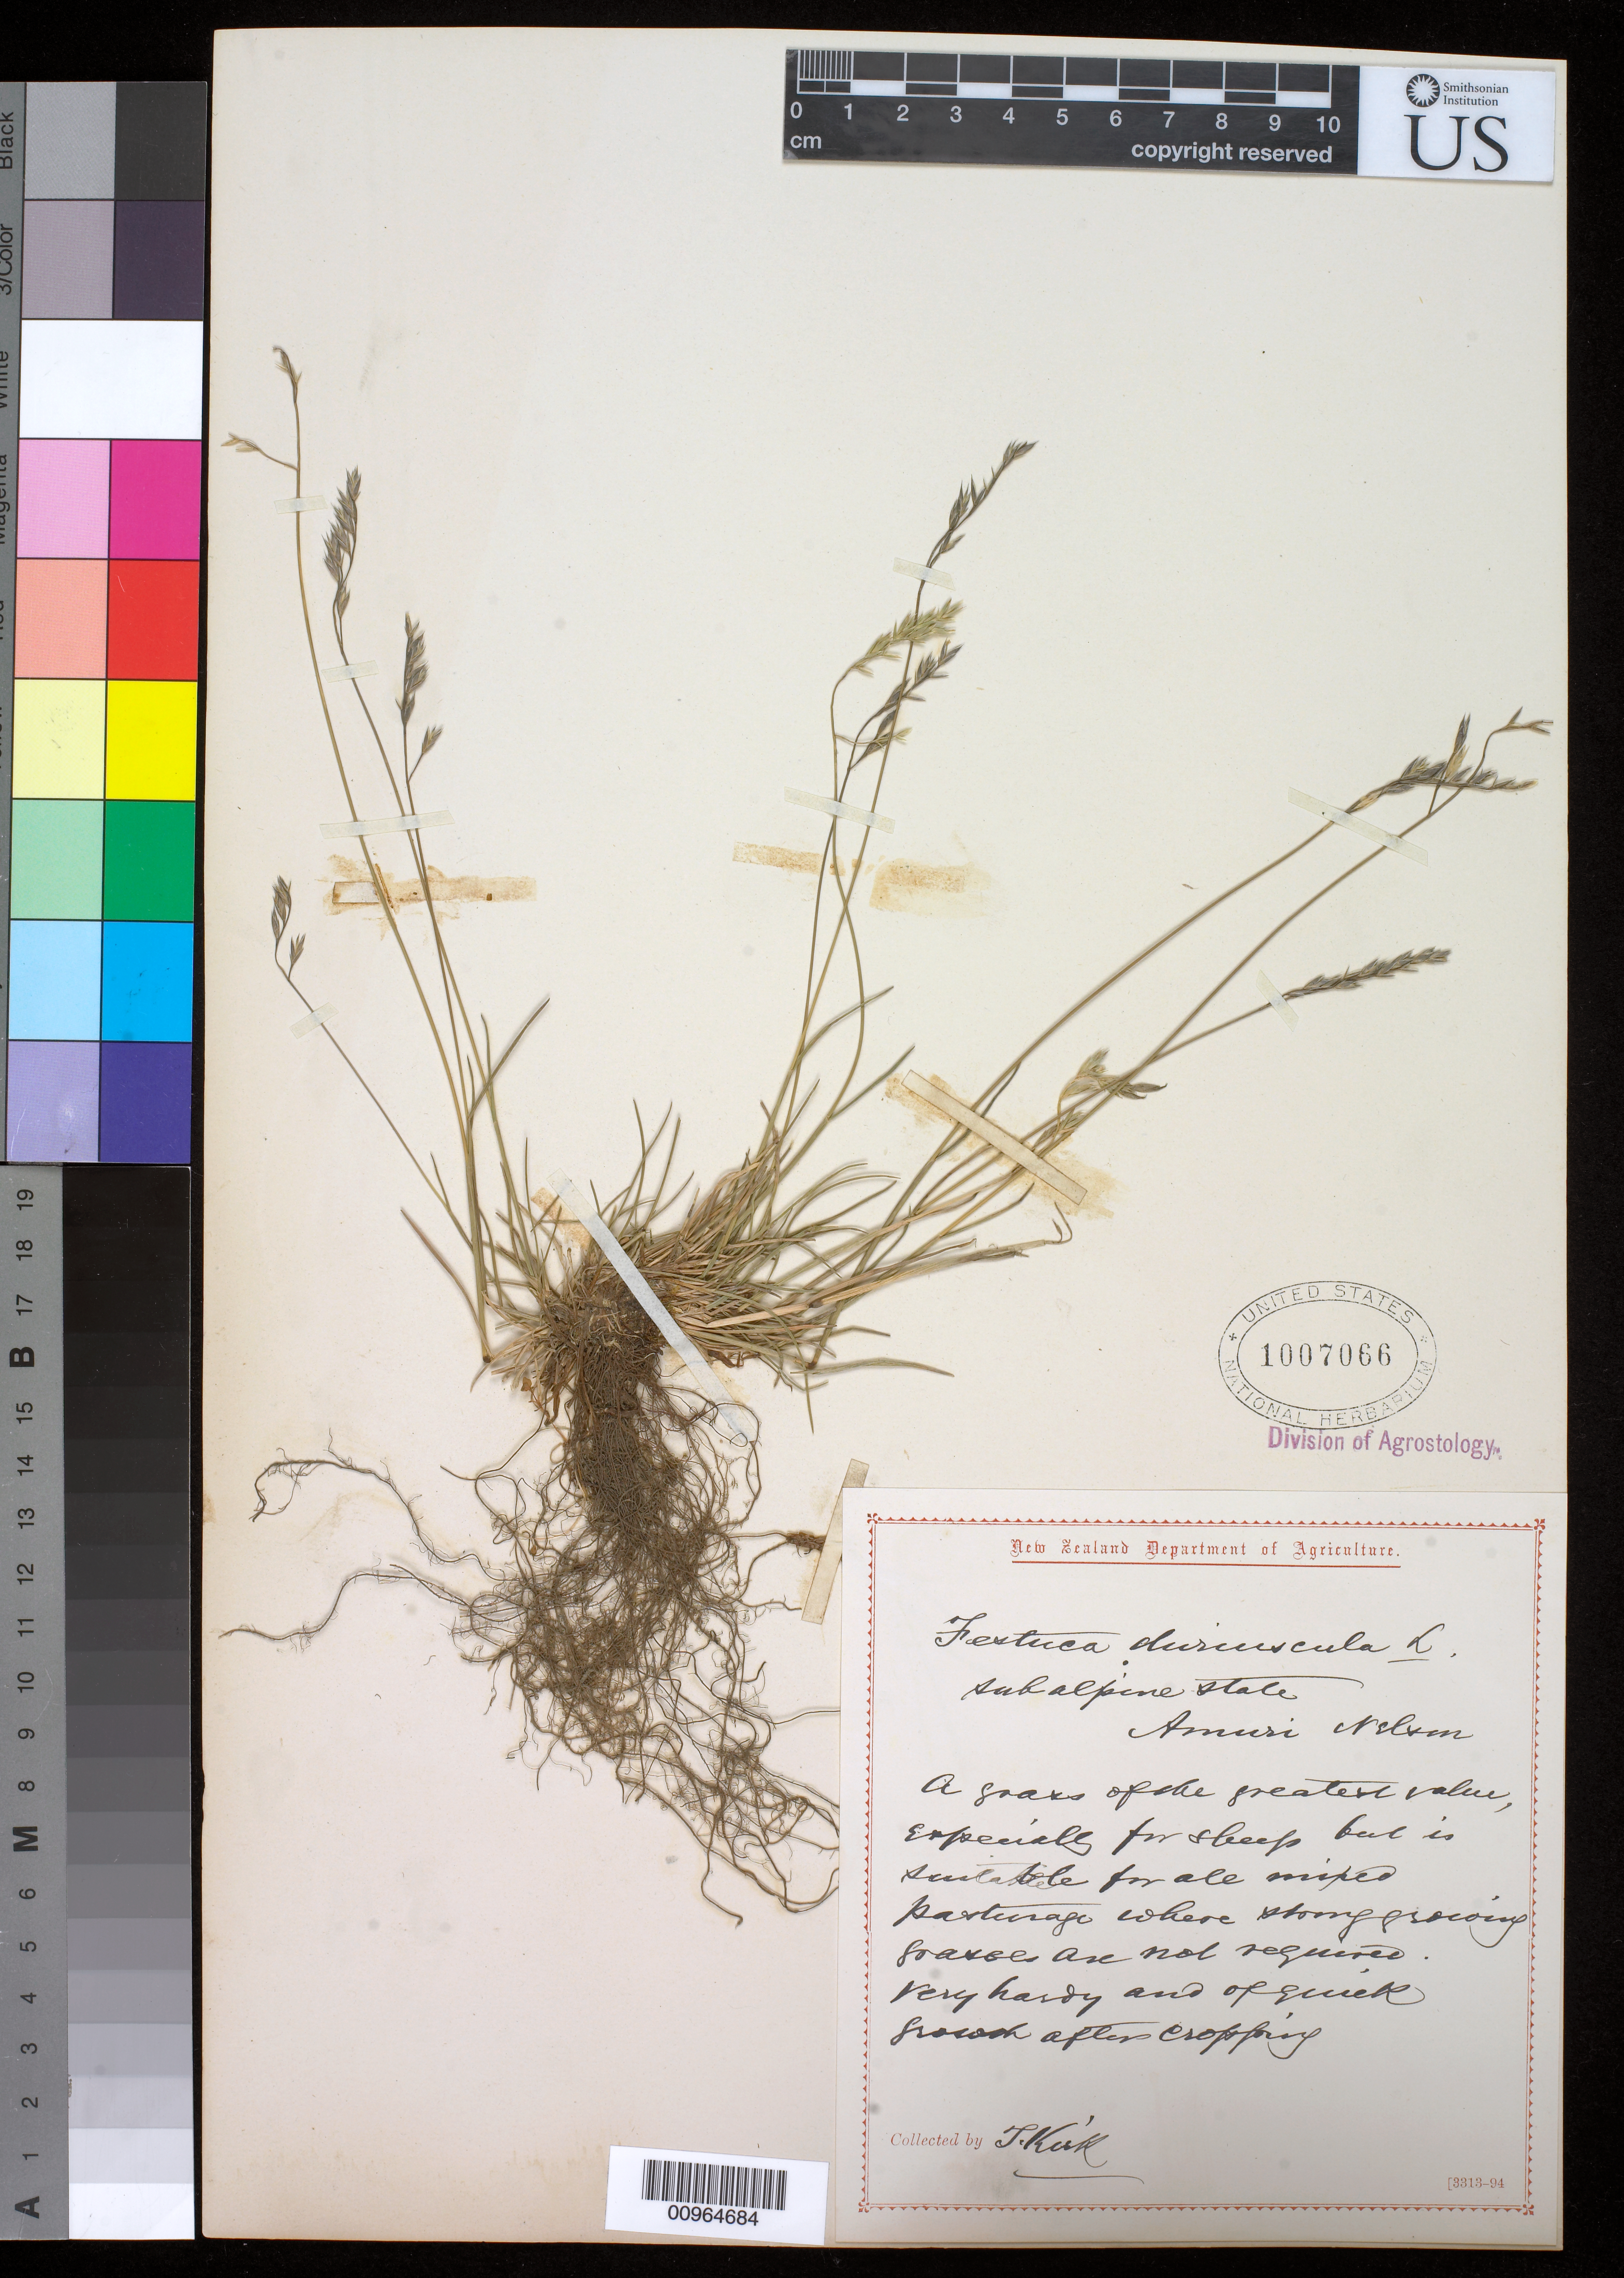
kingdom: Plantae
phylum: Tracheophyta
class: Liliopsida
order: Poales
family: Poaceae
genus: Festuca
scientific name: Festuca rubra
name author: L.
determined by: Poaceae Reorganization Project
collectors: T. Kirk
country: New Zealand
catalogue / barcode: US 1007066